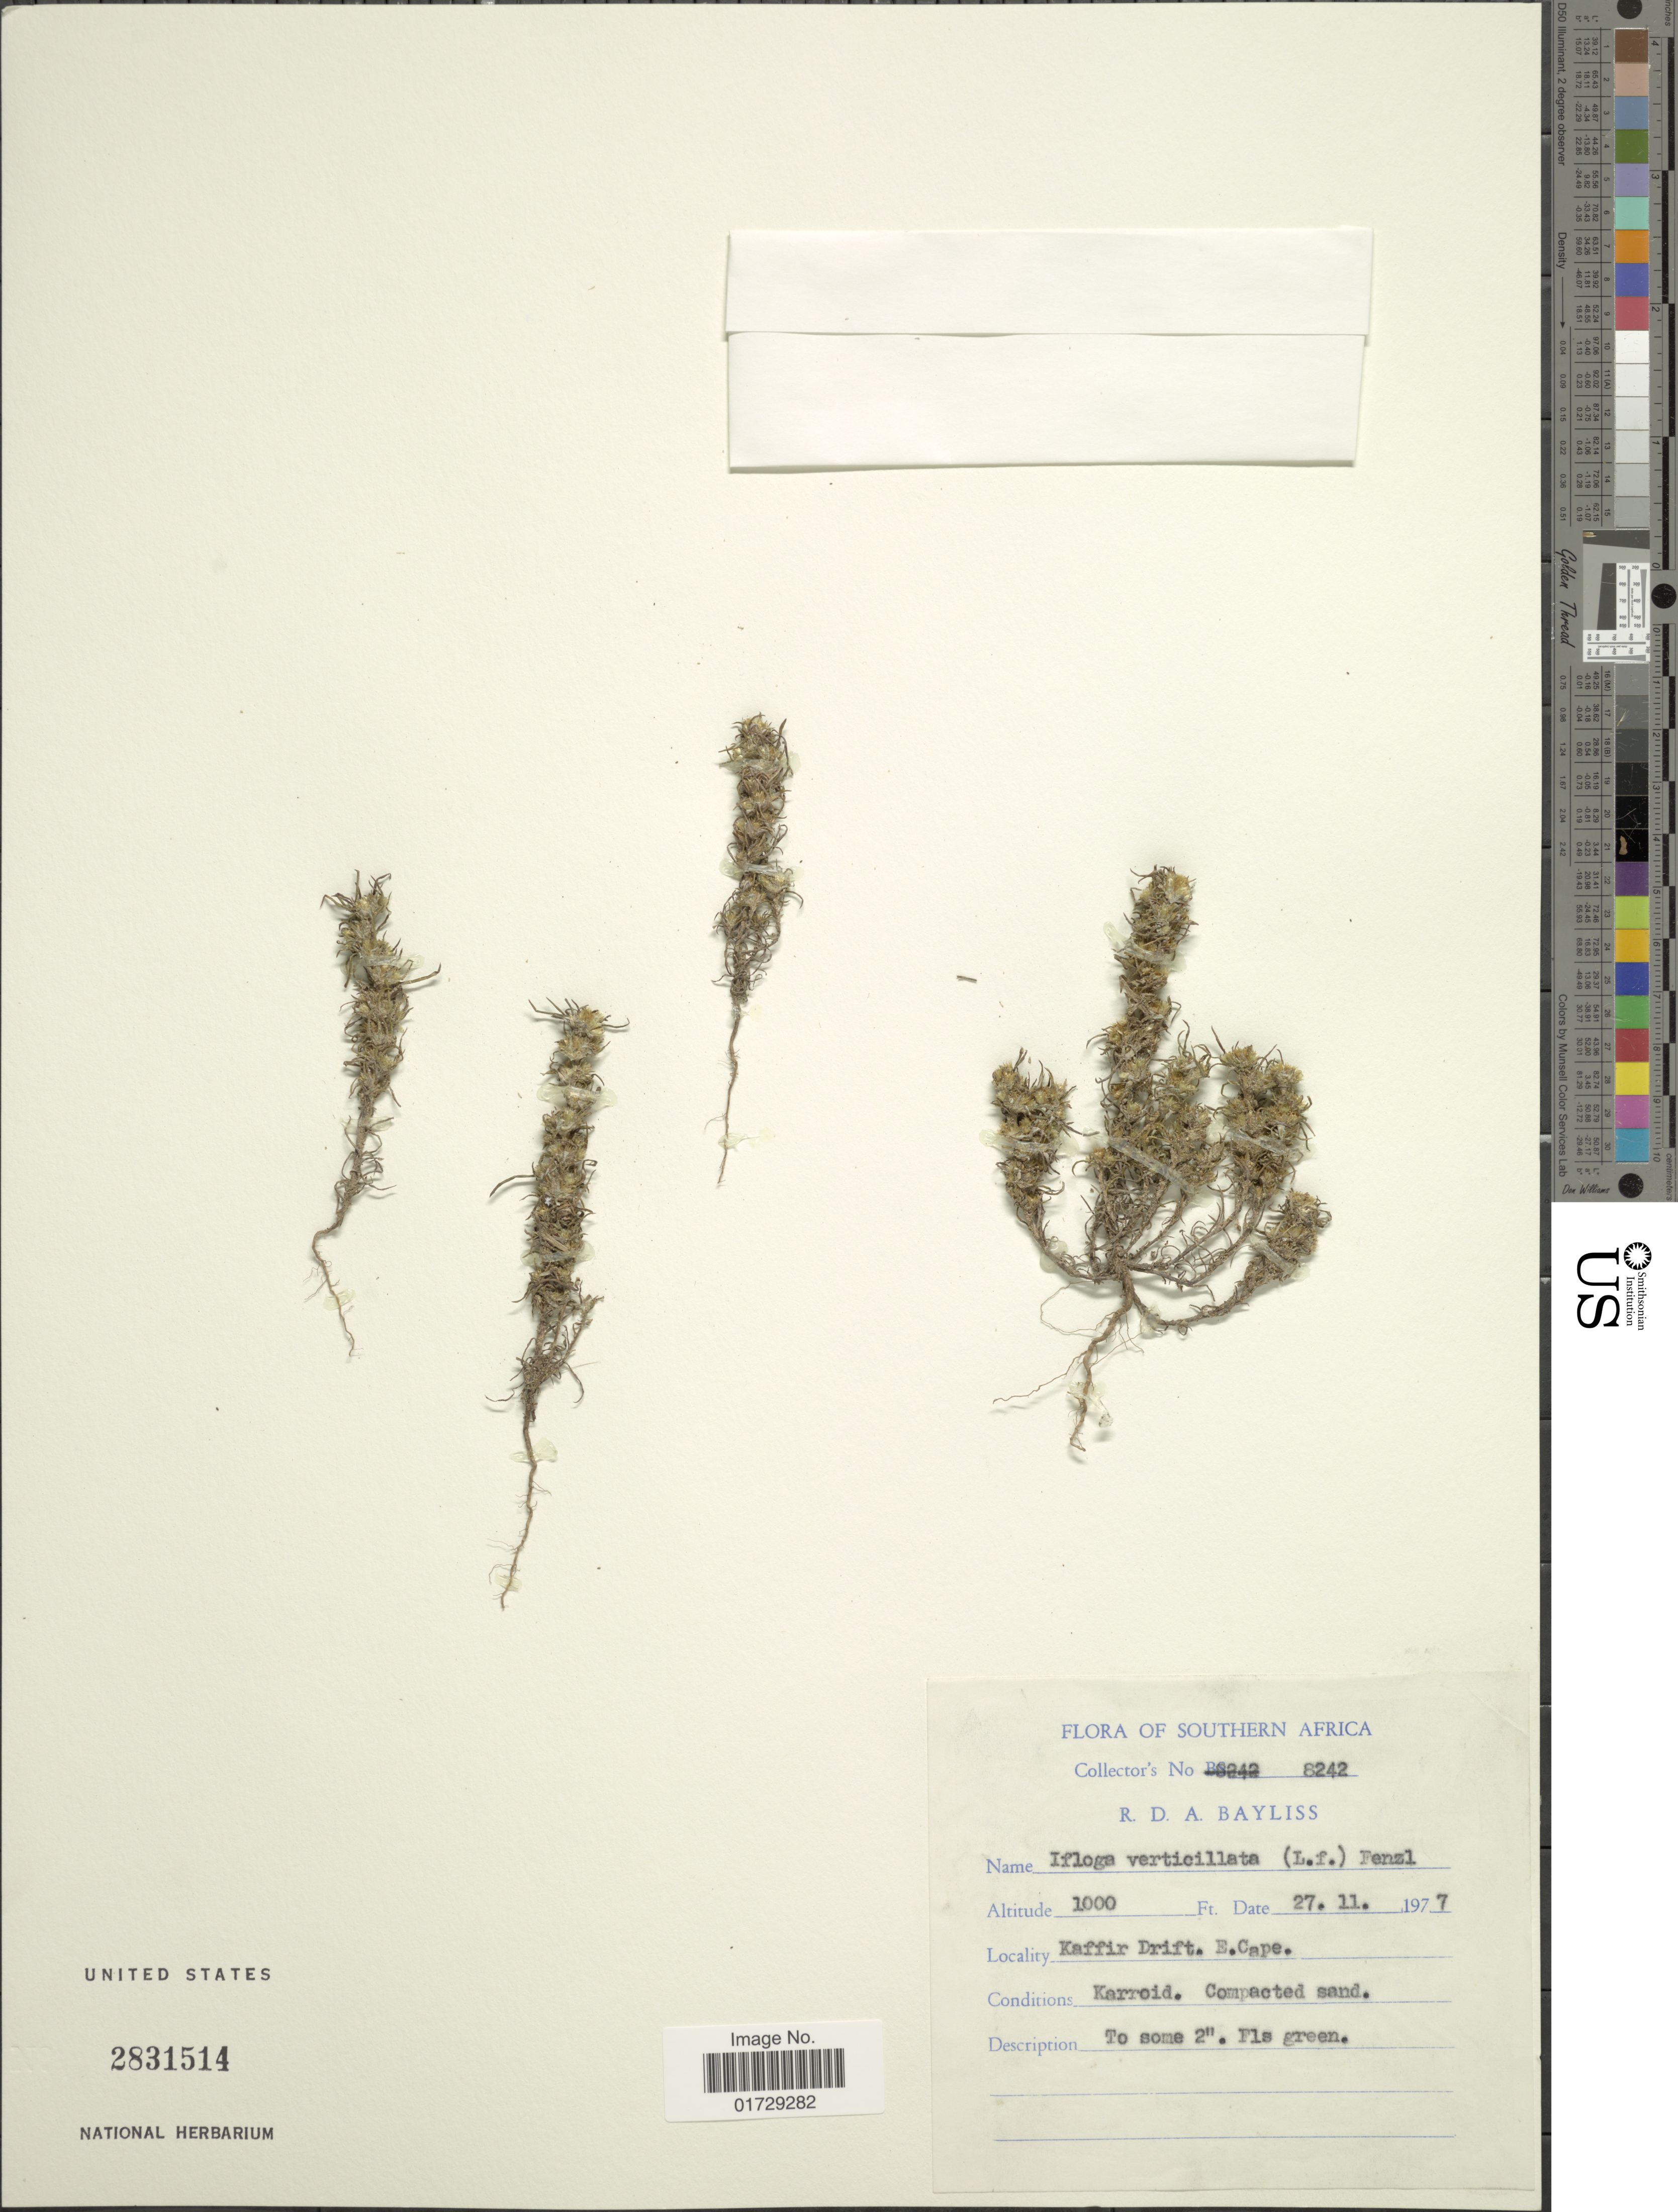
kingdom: Plantae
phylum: Tracheophyta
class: Magnoliopsida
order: Asterales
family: Asteraceae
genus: Ifloga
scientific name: Ifloga verticillata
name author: (L. f.) Fenzl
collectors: R. Bayliss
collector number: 8242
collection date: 1977-11-27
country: South Africa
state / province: Eastern Cape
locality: Kaffir Drift, E. Cape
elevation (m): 305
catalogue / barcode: US 2831514